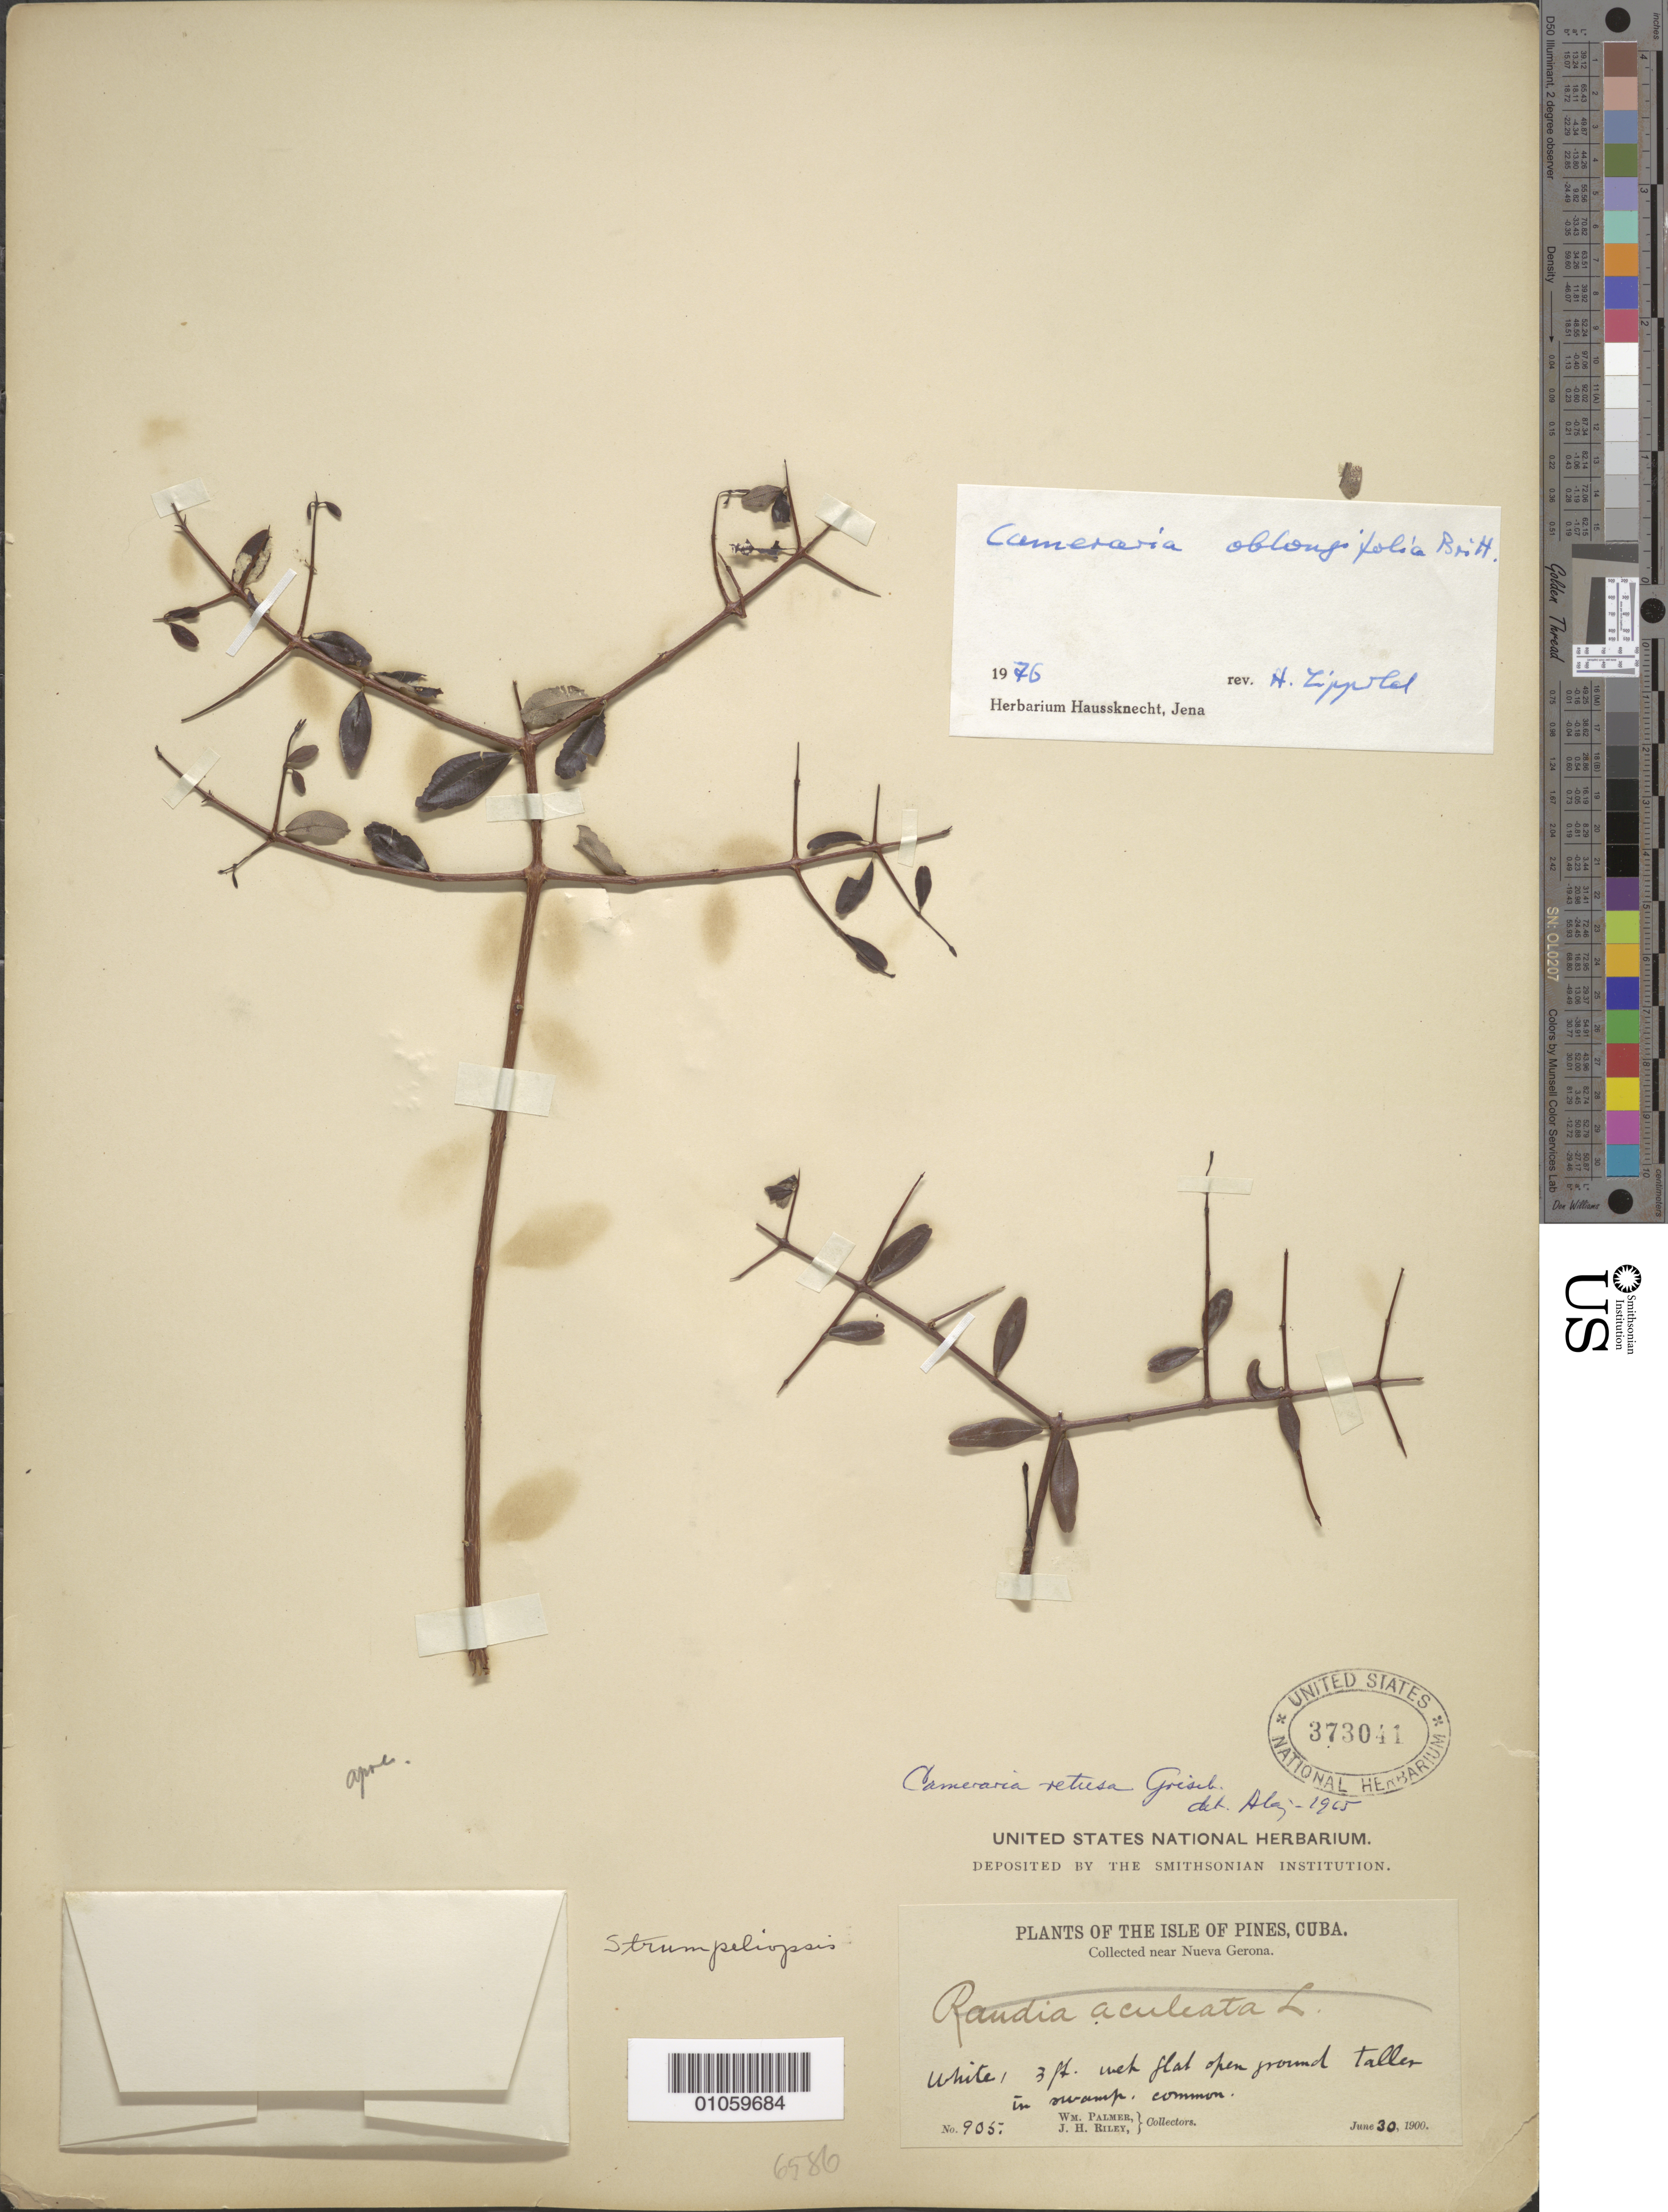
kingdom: Plantae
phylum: Tracheophyta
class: Magnoliopsida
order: Gentianales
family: Apocynaceae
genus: Cameraria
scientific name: Cameraria oblongifolia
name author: Britton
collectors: W. Palmer & J. H. Riley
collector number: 905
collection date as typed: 30 Jun 1900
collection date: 1900-06-30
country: Cuba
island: Isla de la Juventud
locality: Isle of Pines, Near Nueva Gerona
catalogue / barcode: US 373041